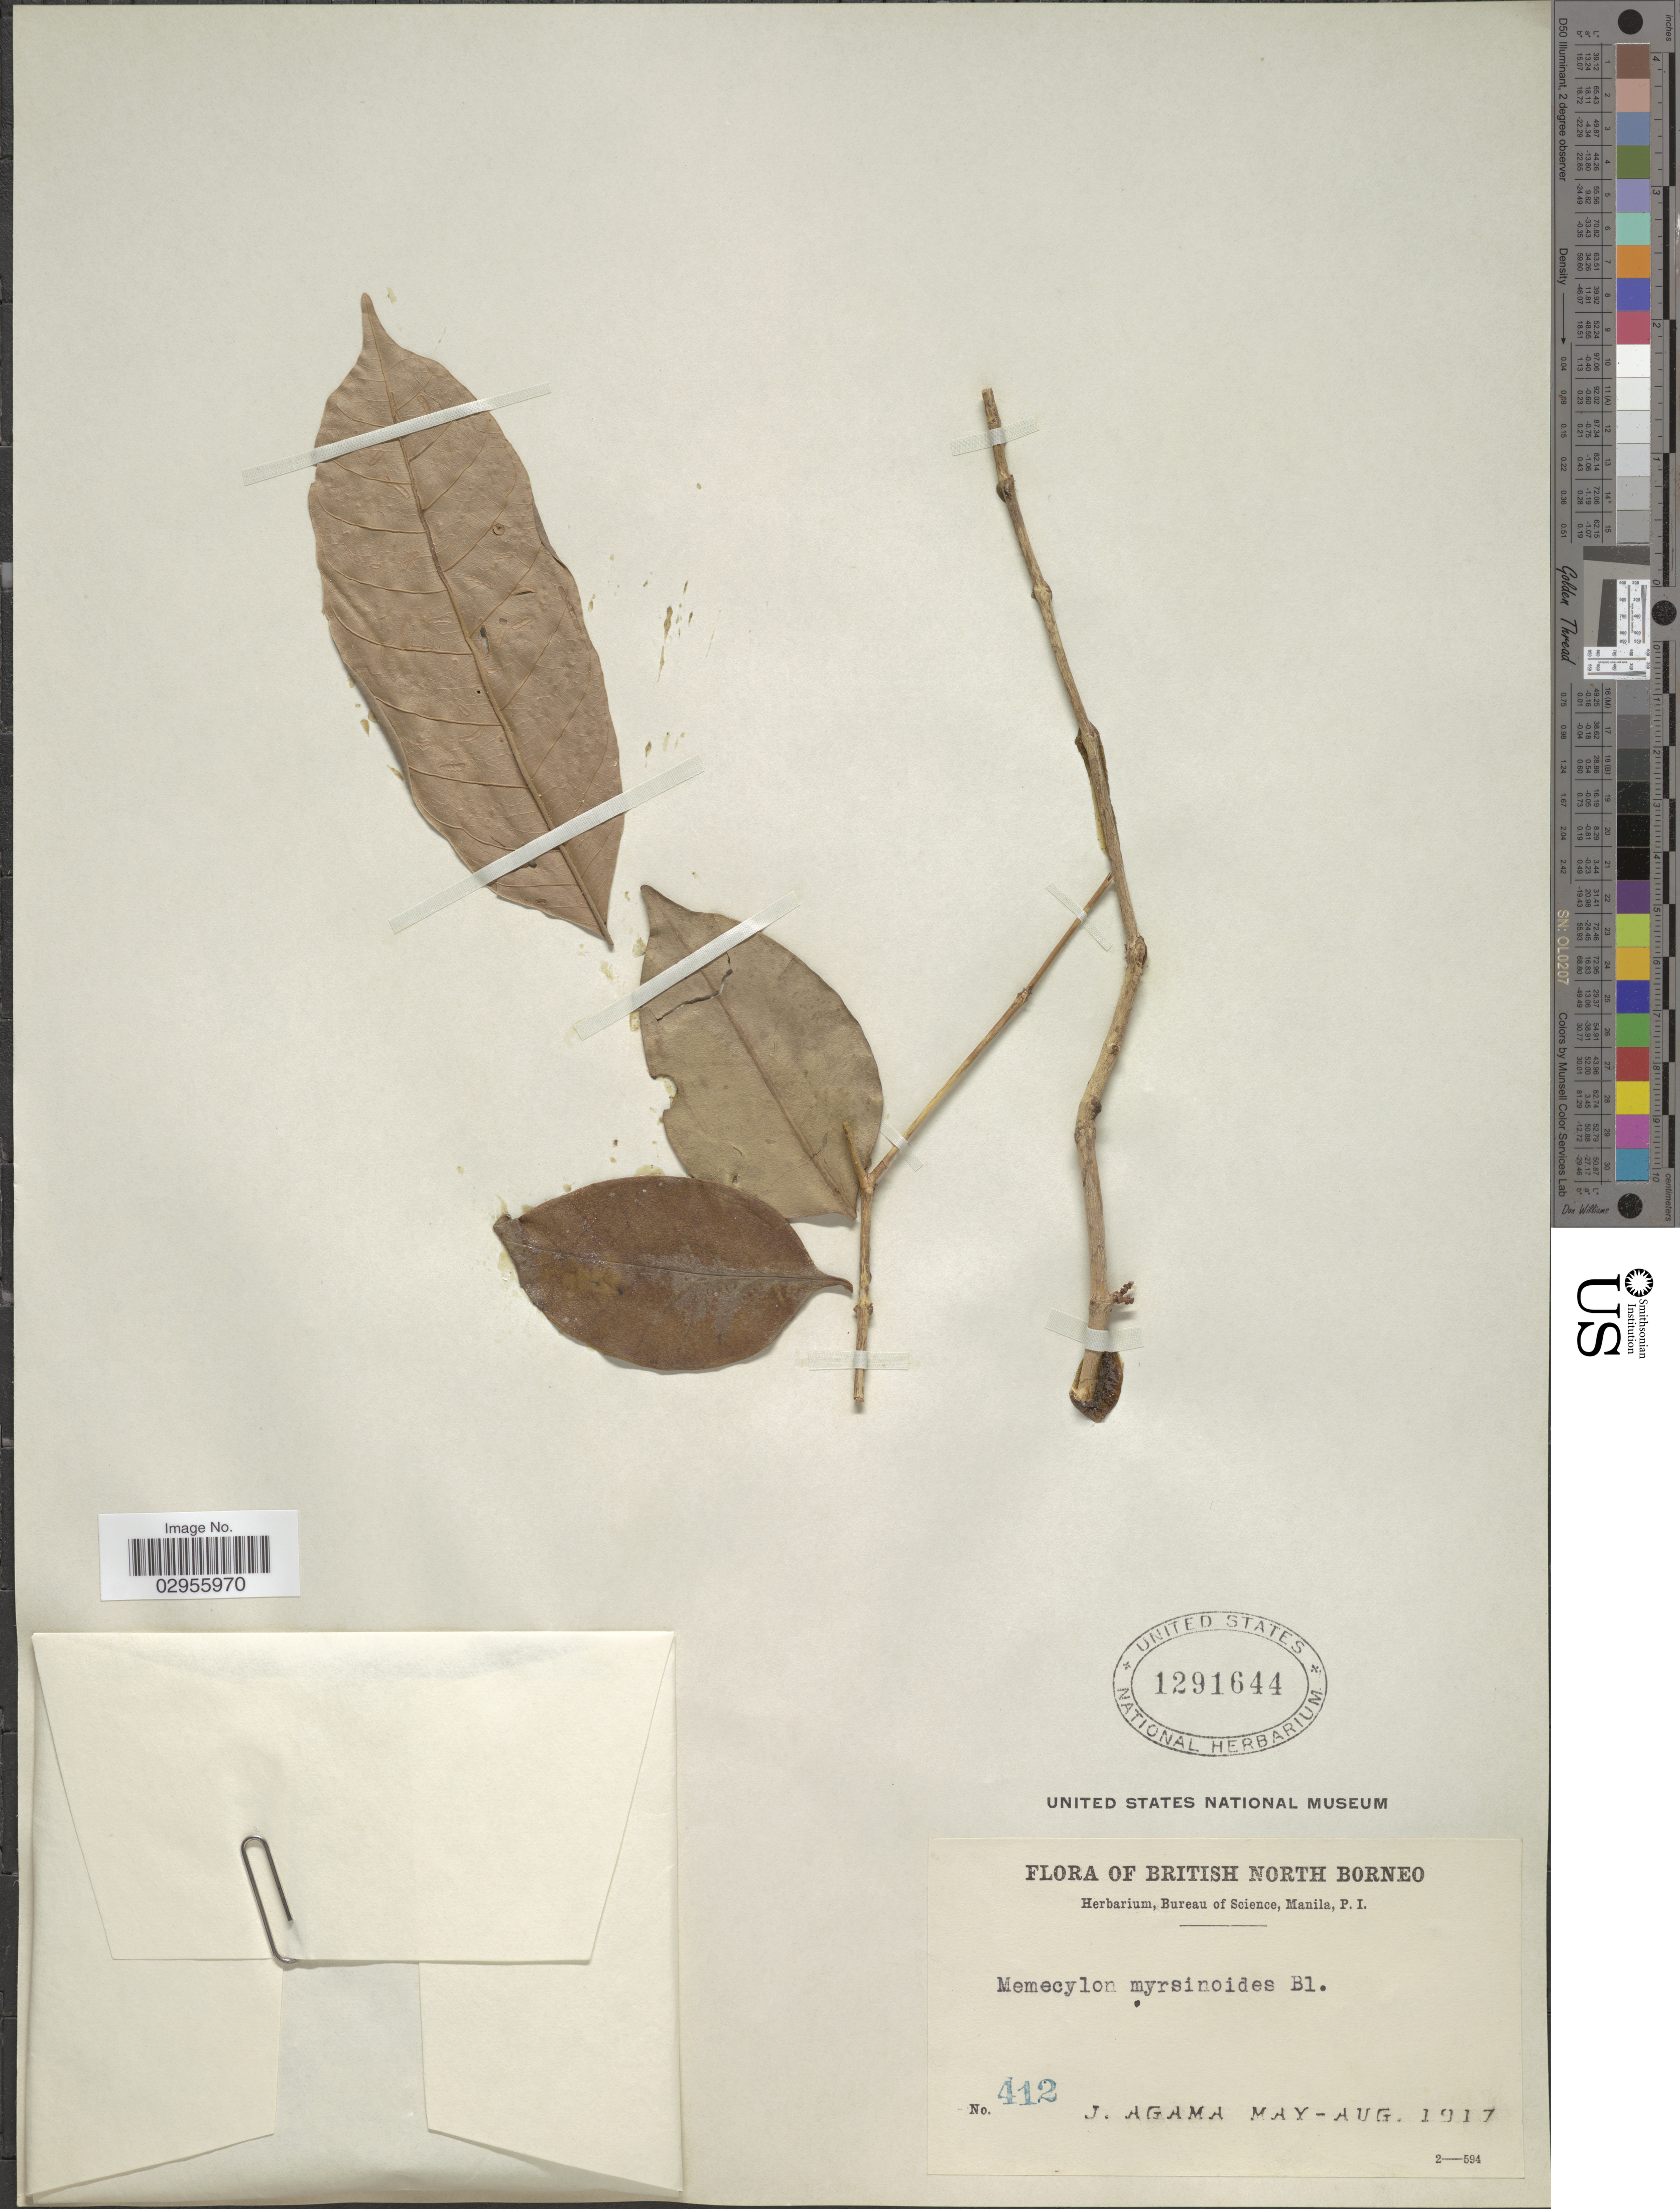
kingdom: Plantae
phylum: Tracheophyta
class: Magnoliopsida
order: Myrtales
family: Melastomataceae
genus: Memecylon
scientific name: Memecylon myrsinoides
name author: Naudin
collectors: J. Agama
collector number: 412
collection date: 1917-05/1917-08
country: Malaysia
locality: British North Borneo.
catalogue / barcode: US 1291644